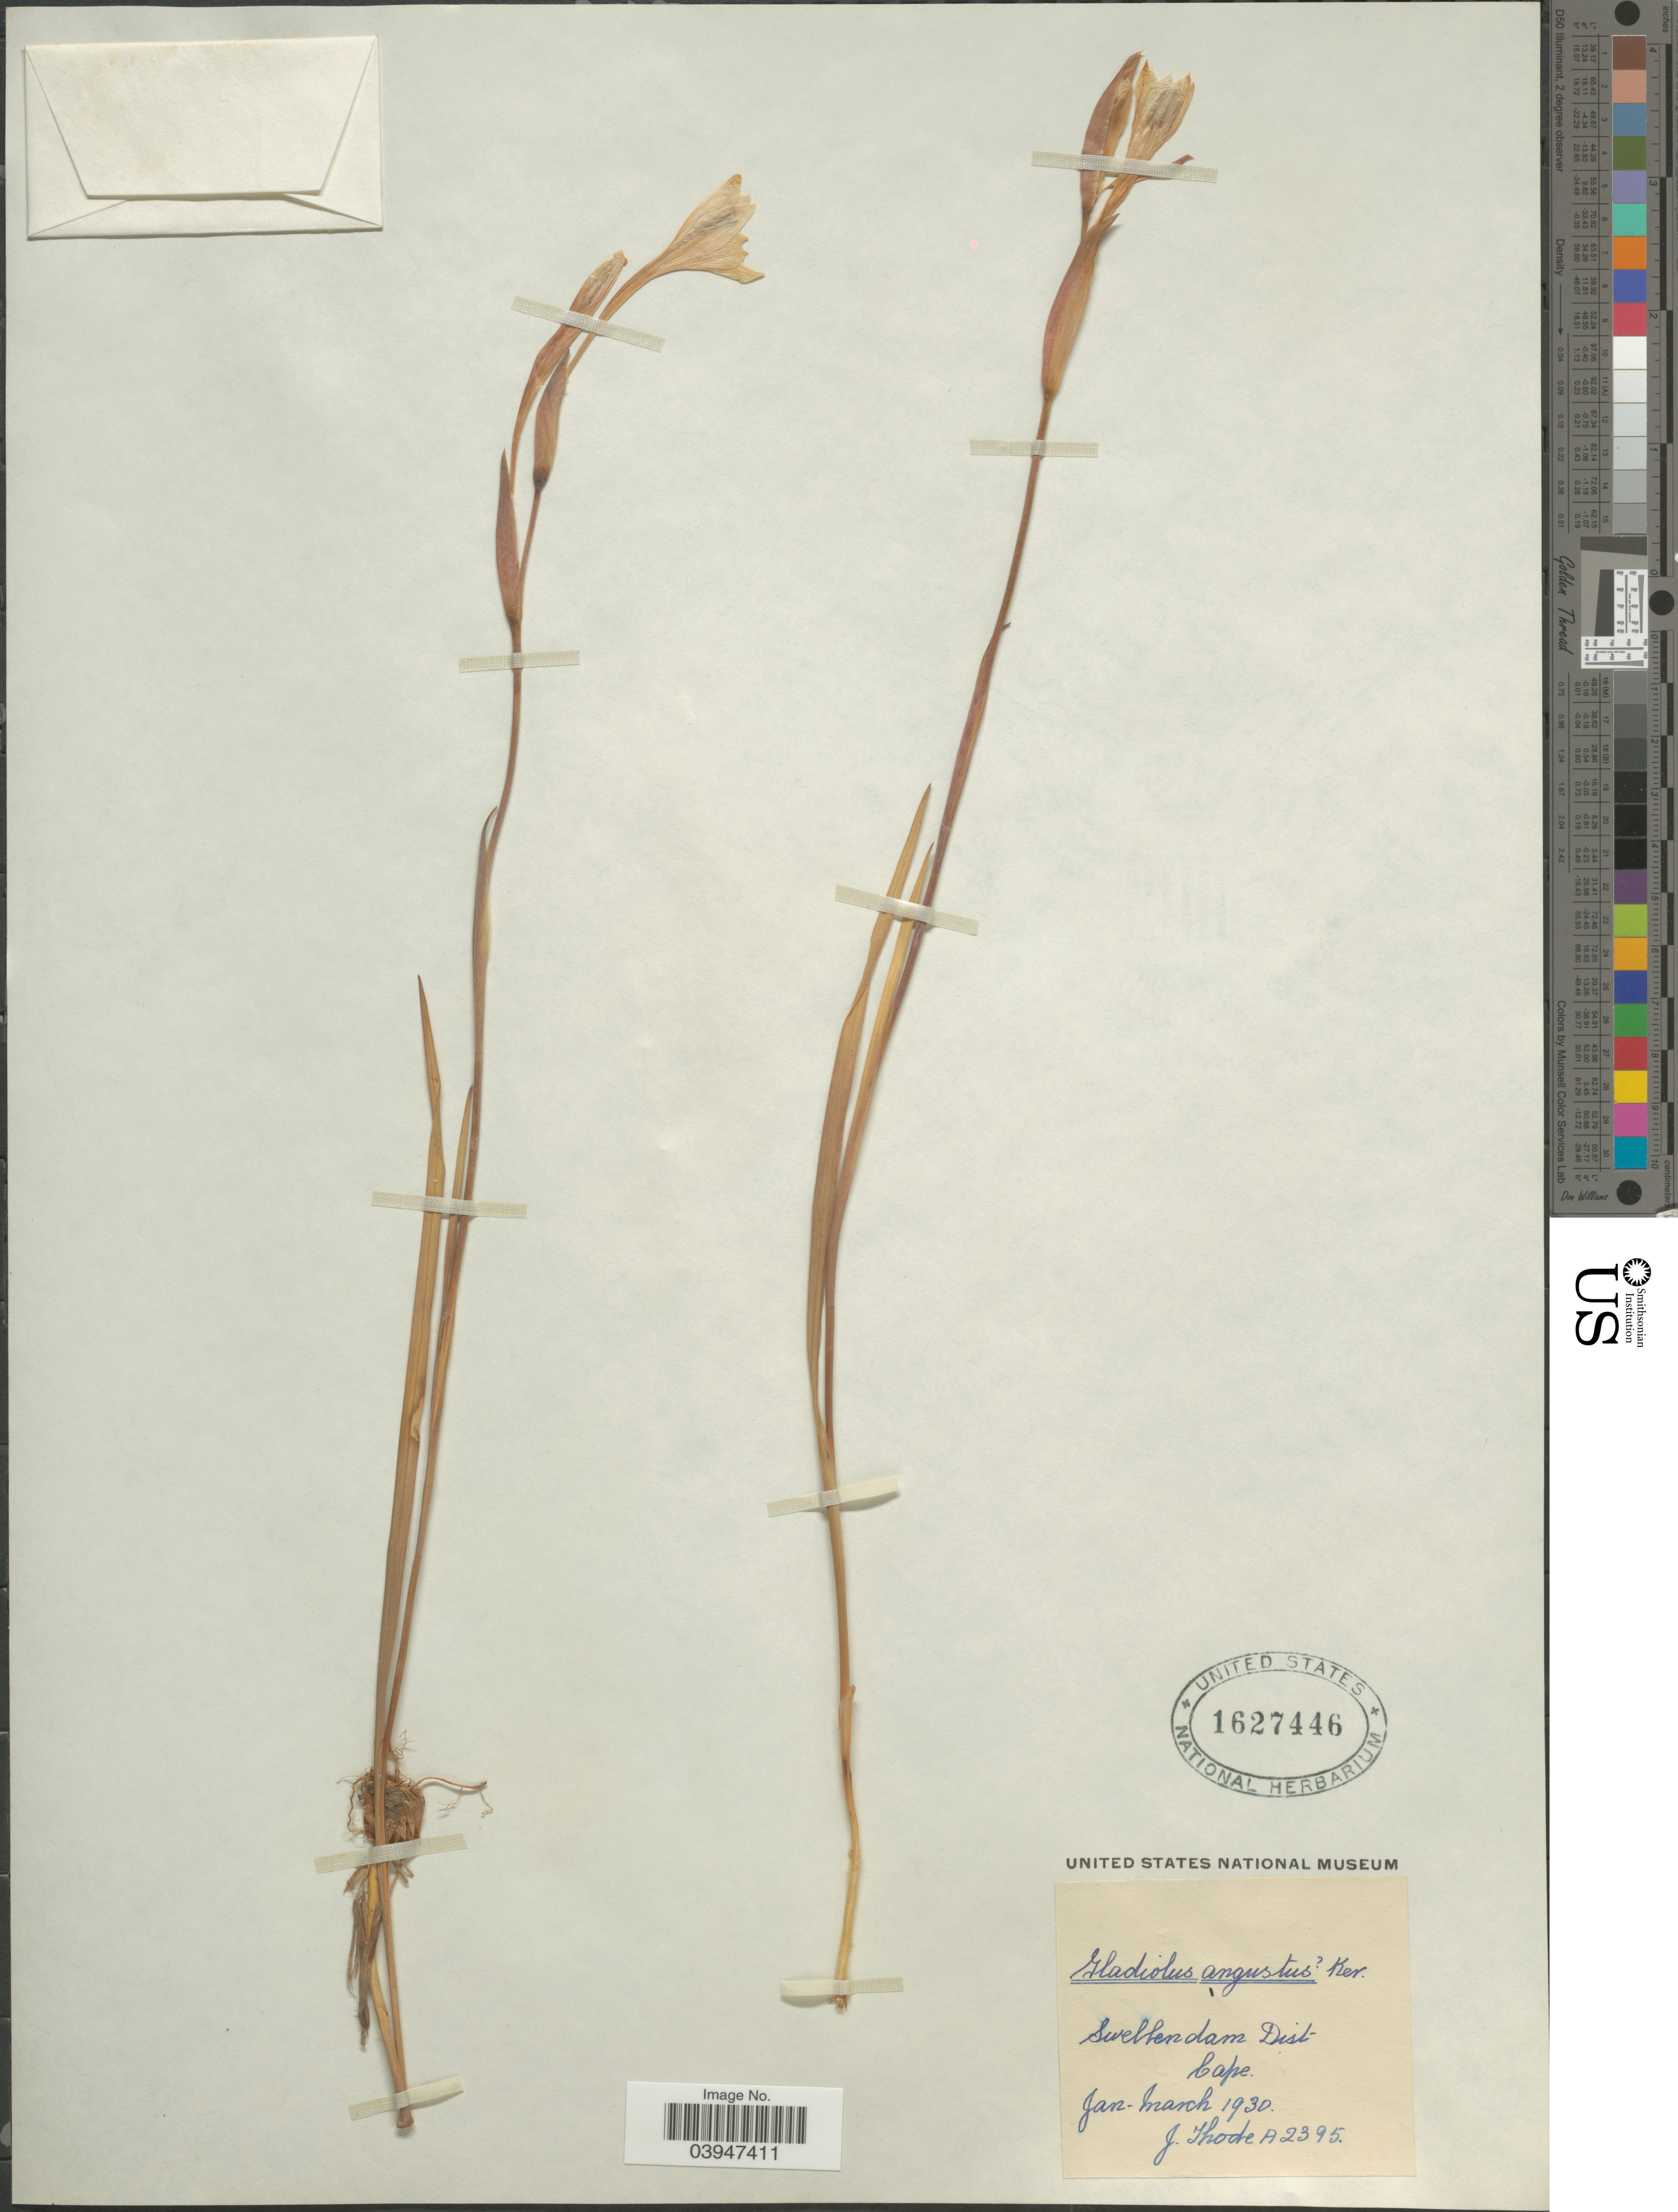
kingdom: Plantae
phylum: Tracheophyta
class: Liliopsida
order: Asparagales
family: Iridaceae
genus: Gladiolus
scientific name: Gladiolus angustus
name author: L.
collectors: J. Thode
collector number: A2395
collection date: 1930-01/1930-03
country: South Africa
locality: Swellendam Dist Cape.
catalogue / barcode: US 1627446